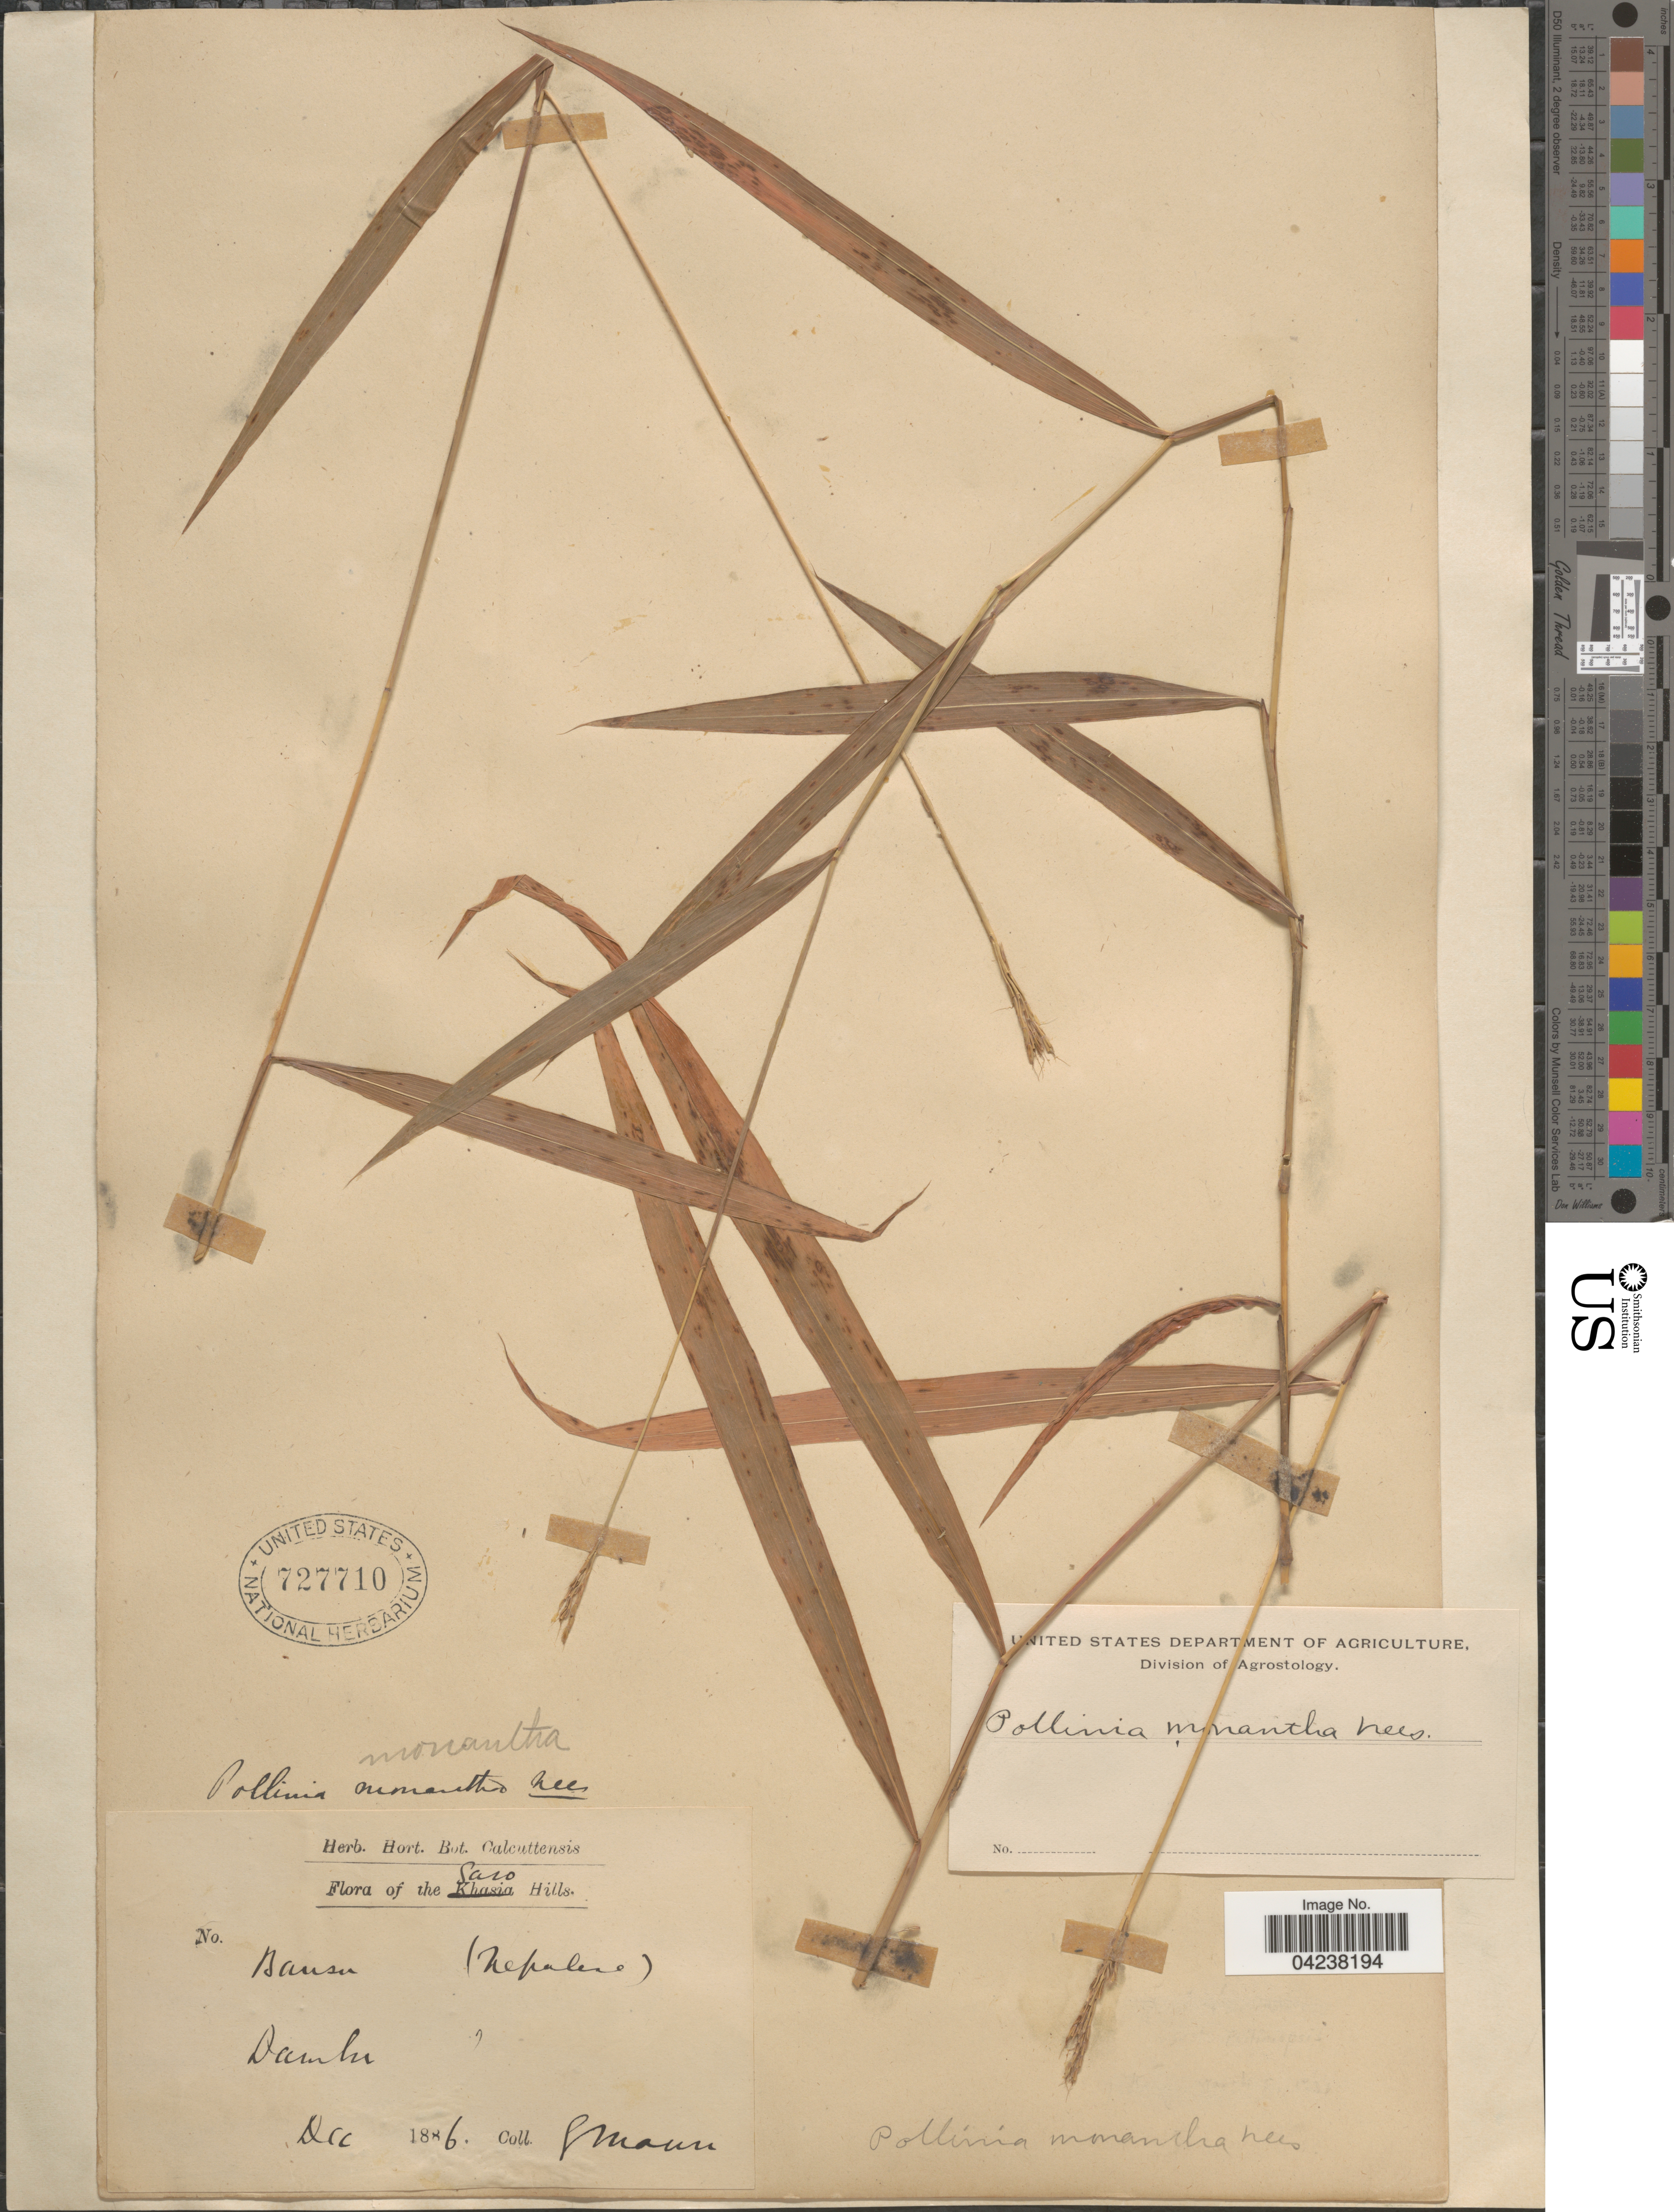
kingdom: Plantae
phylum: Tracheophyta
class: Liliopsida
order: Poales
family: Poaceae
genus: Microstegium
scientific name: Microstegium ciliatum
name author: (Trin.) A. Camus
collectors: G. Mann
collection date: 1886-12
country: Nepal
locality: Saro Hills. Bansu. Dambu.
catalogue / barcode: US 727710